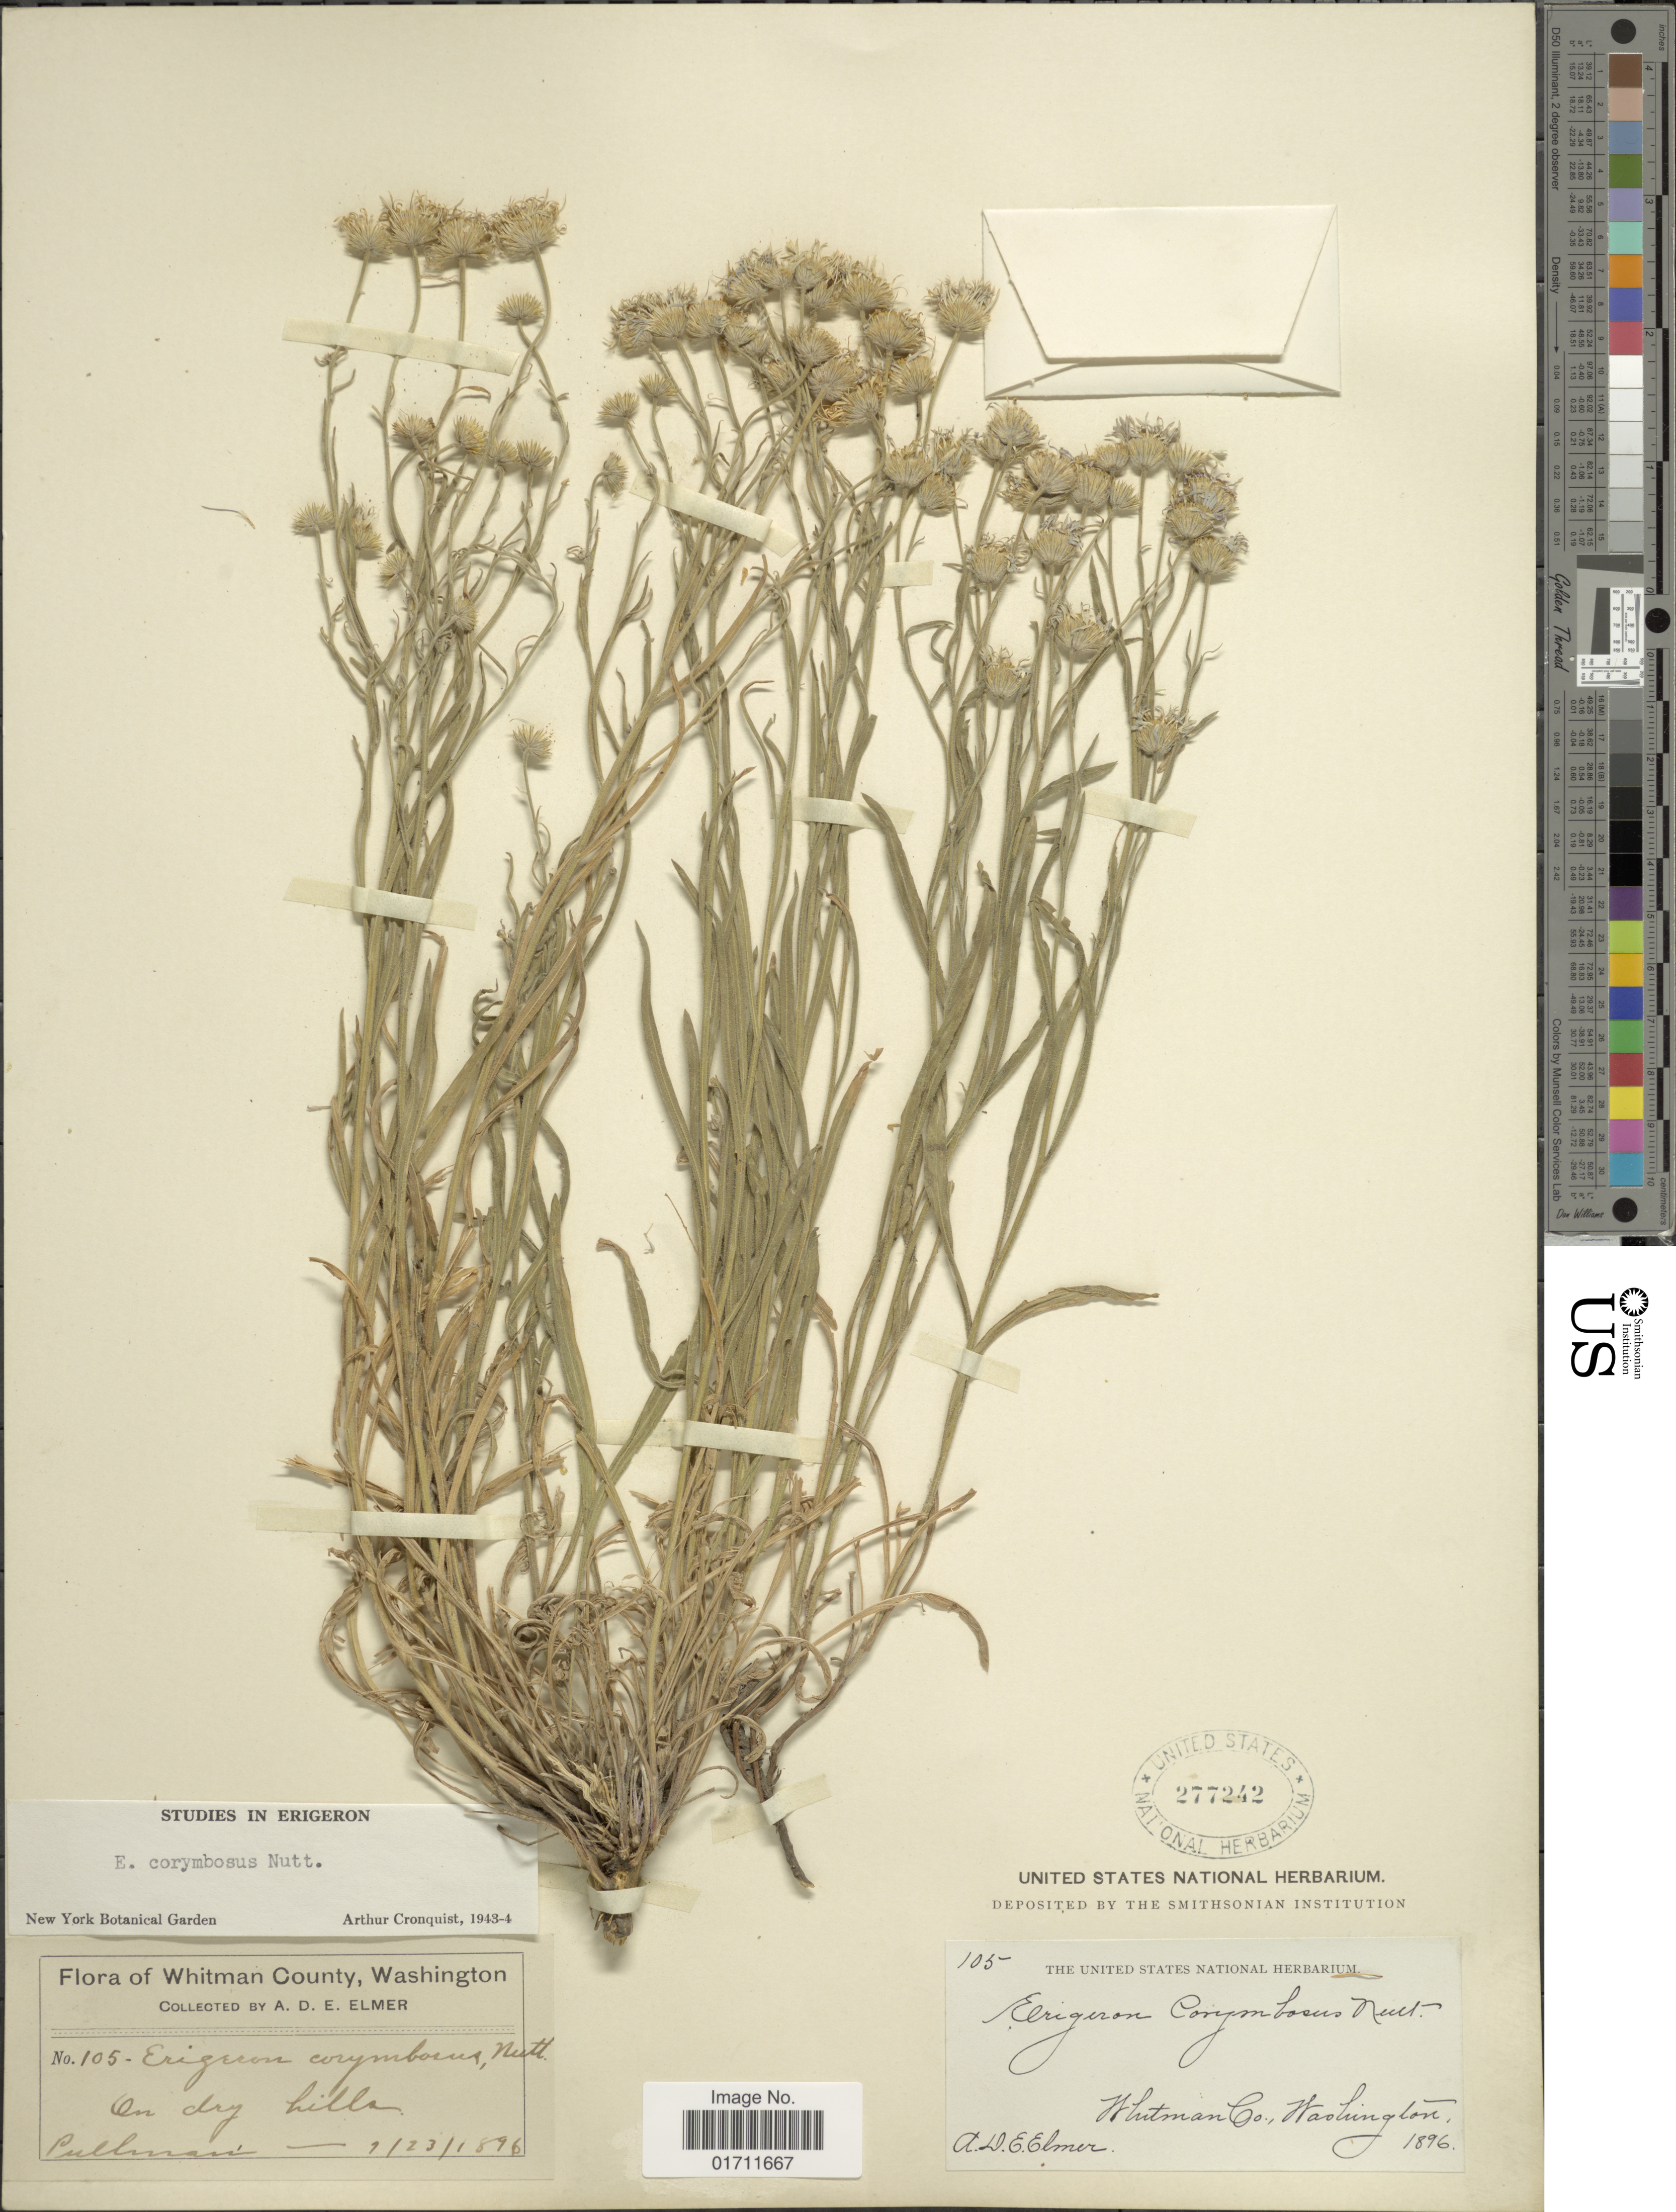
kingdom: Plantae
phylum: Tracheophyta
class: Magnoliopsida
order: Asterales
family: Asteraceae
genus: Erigeron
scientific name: Erigeron corymbosus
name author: Nutt.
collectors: A. D. E. Elmer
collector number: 105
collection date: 1896-09-23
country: United States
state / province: Washington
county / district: Whitman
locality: Whitman County, On dry hills, Pullman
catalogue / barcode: US 277242